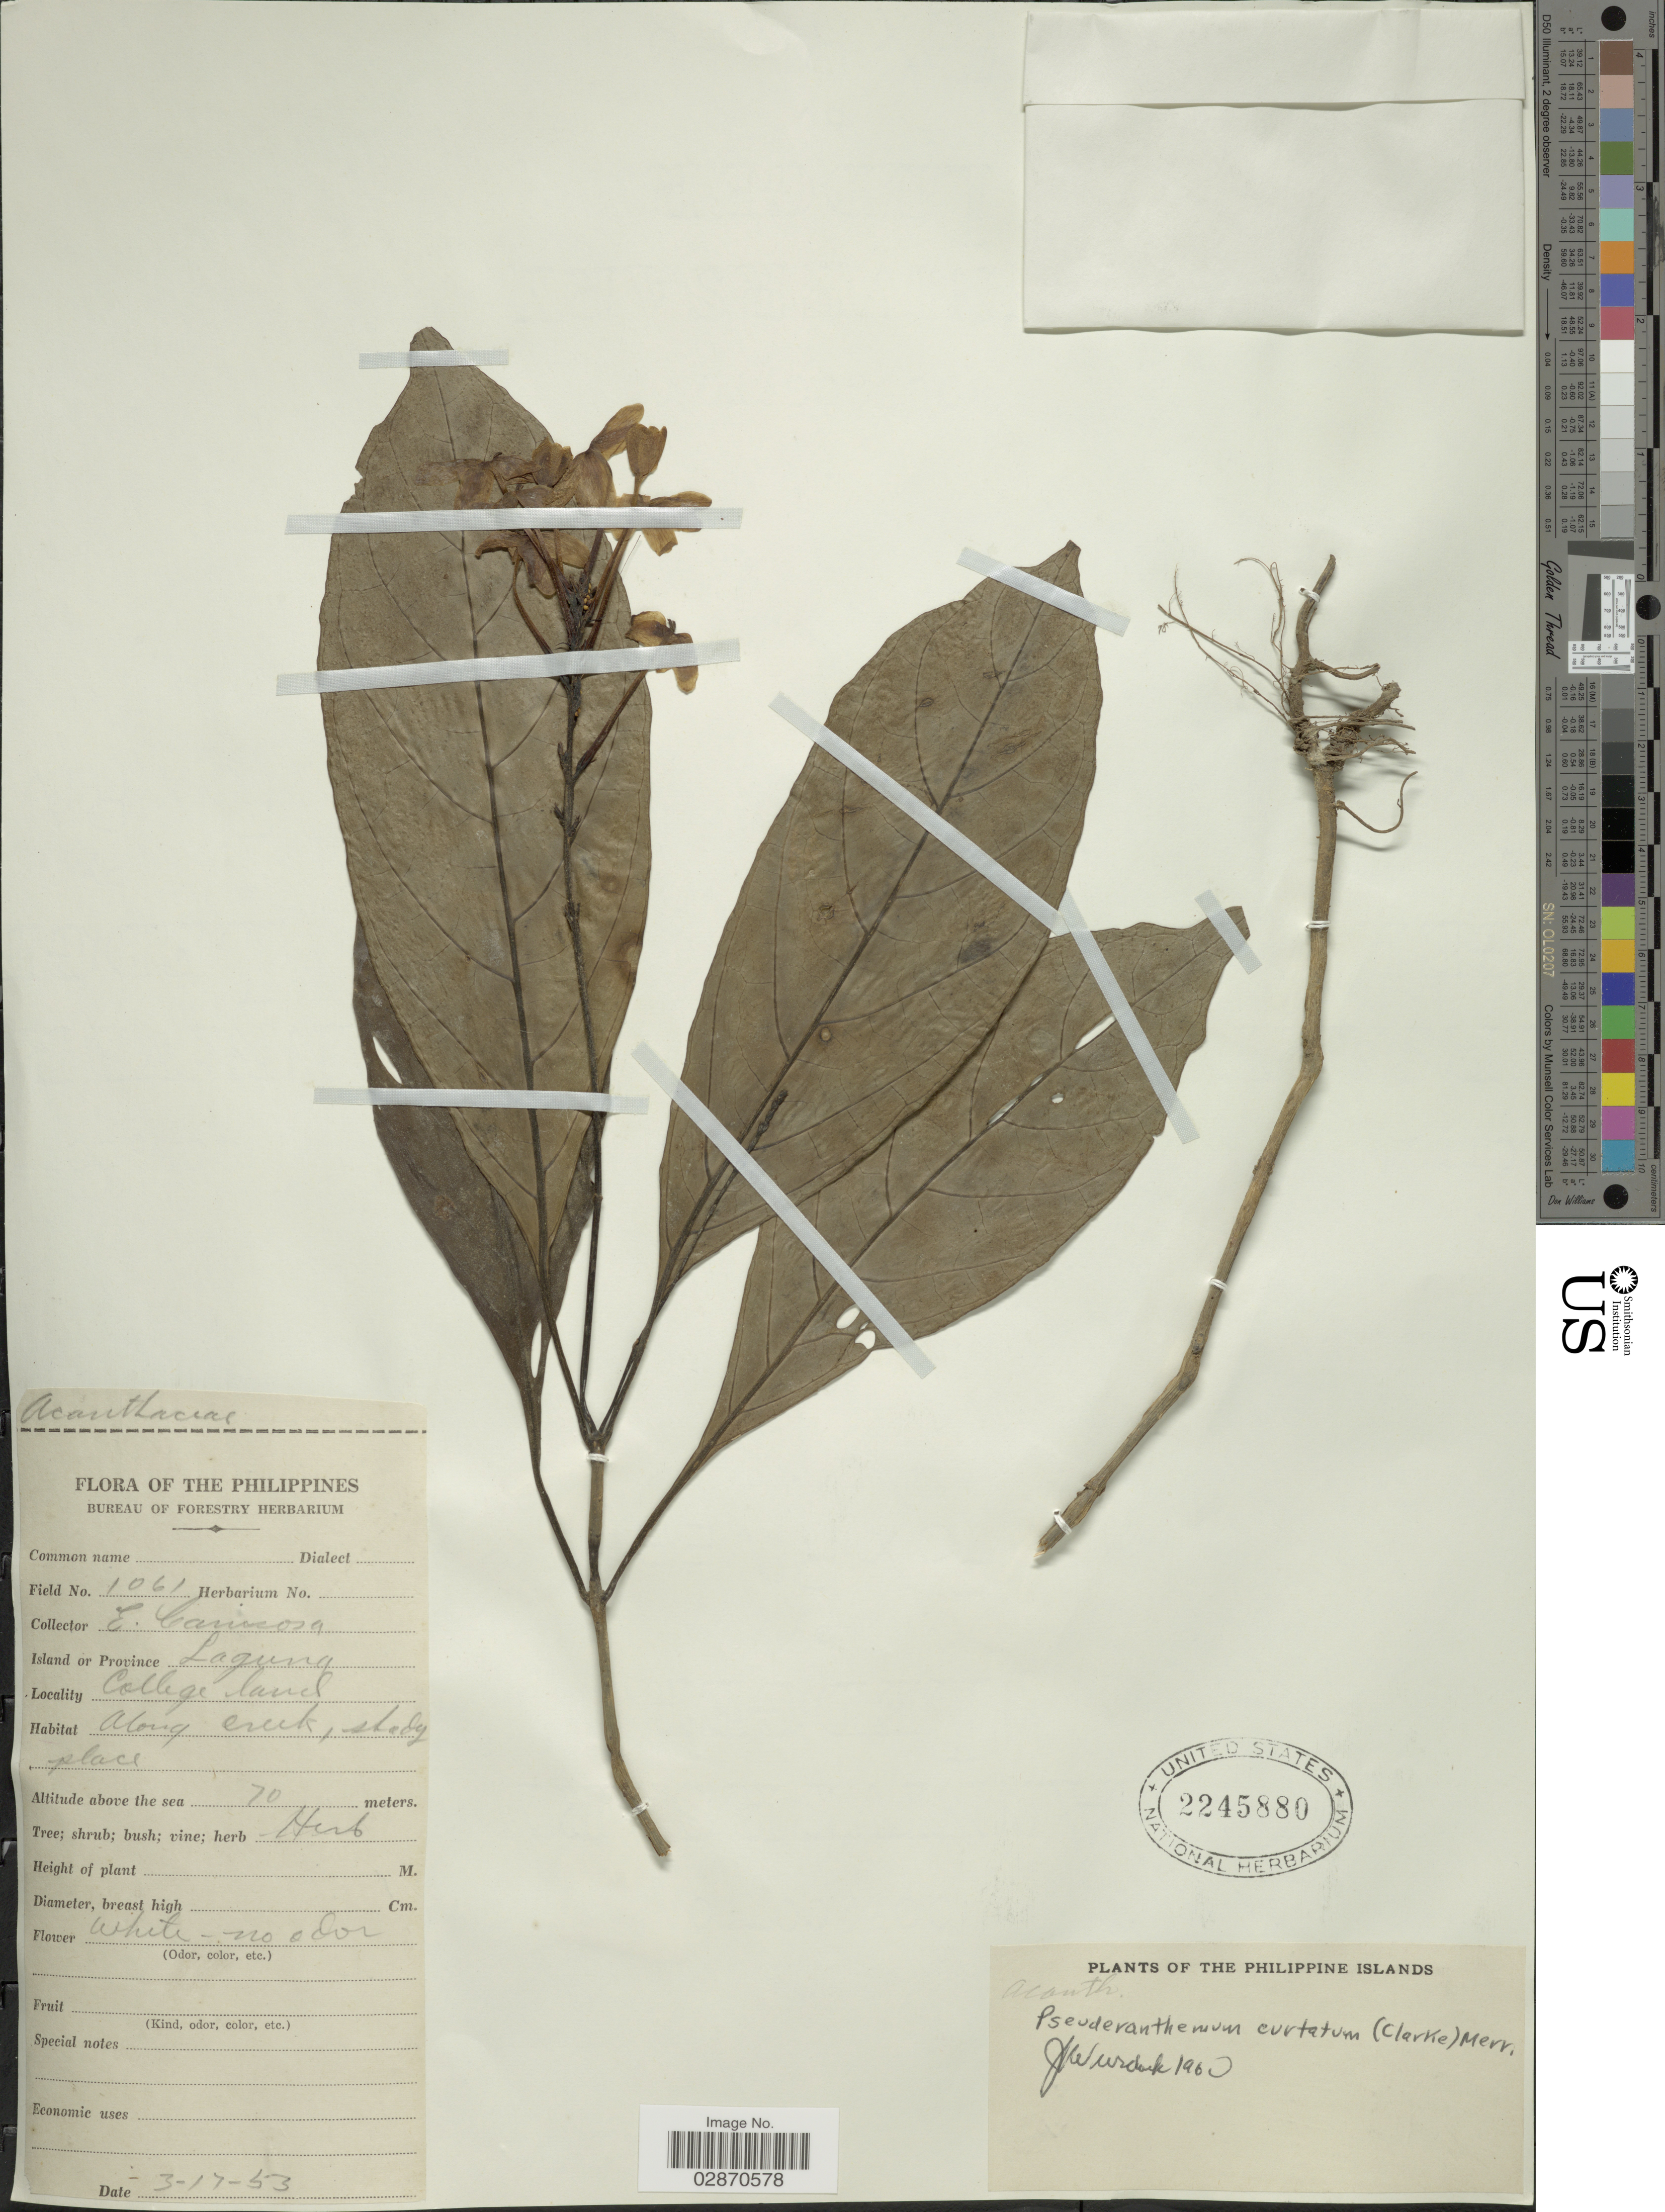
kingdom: Plantae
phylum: Tracheophyta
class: Magnoliopsida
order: Lamiales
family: Acanthaceae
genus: Pseuderanthemum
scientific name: Pseuderanthemum curtatum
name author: Merr.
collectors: E. Canicosa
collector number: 1061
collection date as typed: Transcribed d/m/y: 17/3/53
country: Philippines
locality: Philippine Islands. Island of Province Laguna. College land, along creek.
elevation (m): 70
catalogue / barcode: US 2245880